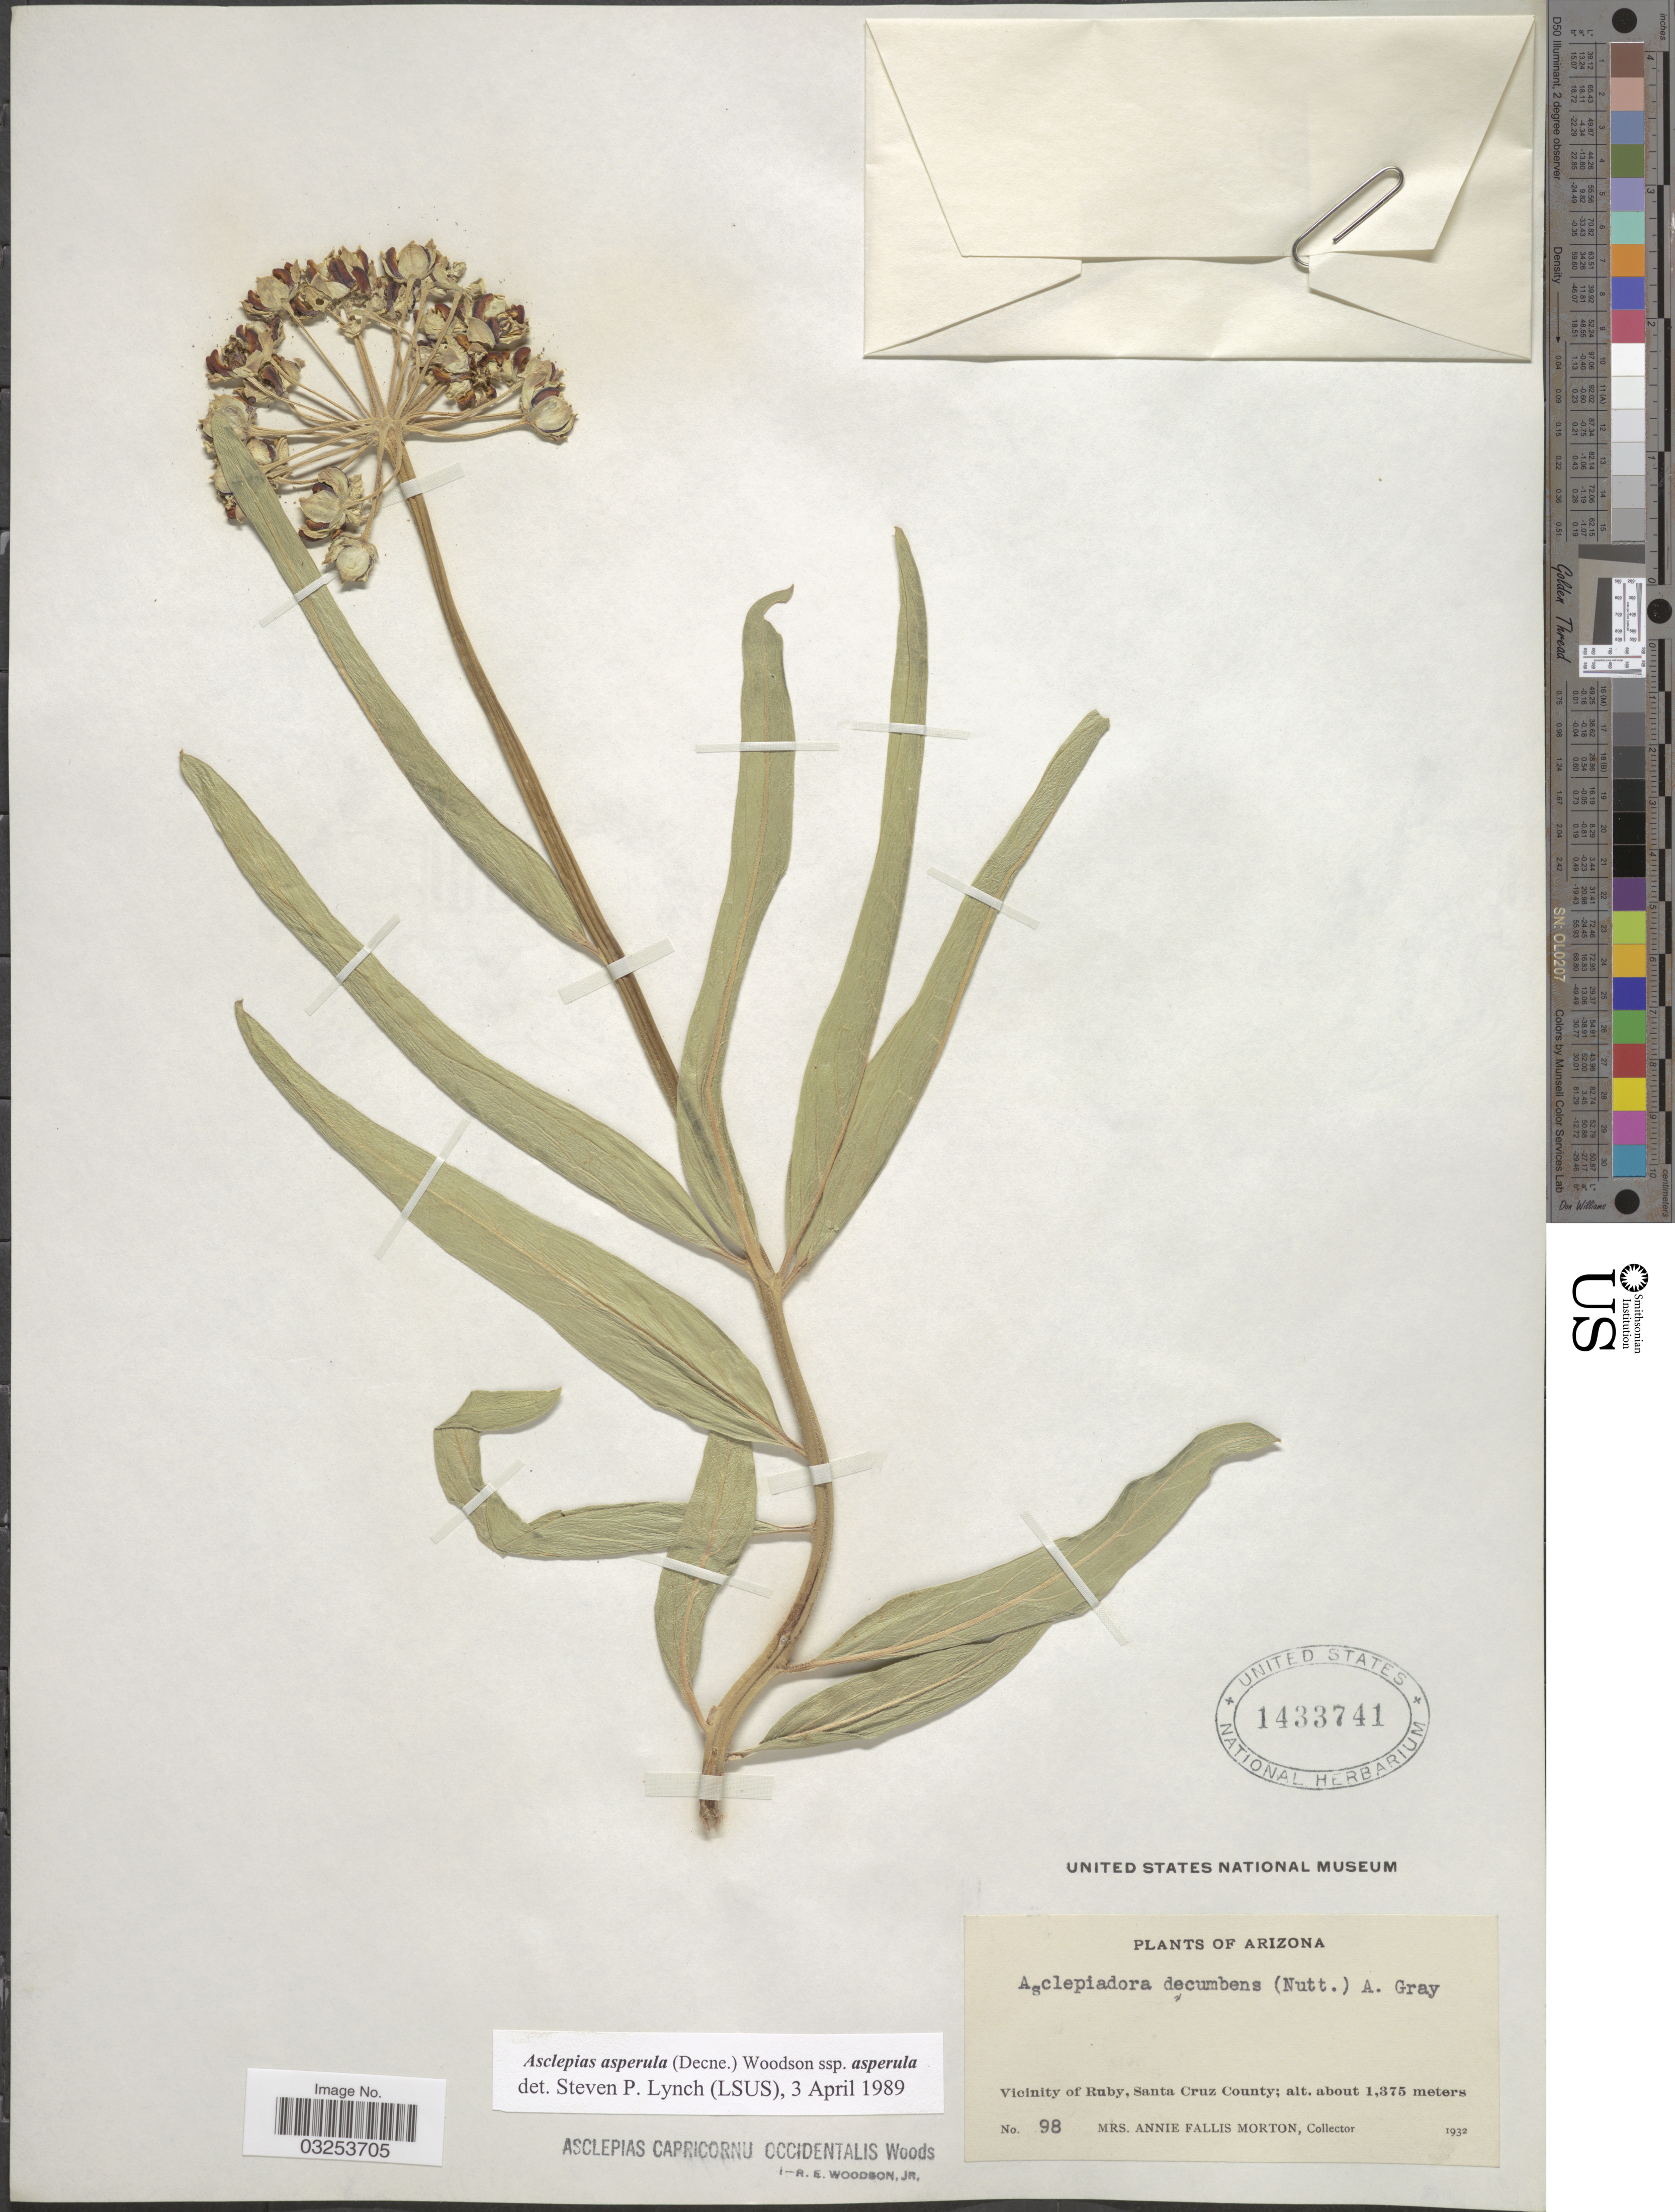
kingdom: Plantae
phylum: Tracheophyta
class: Magnoliopsida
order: Gentianales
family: Apocynaceae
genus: Asclepias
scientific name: Asclepias asperula subsp. asperula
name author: (Decne.) Woodson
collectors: A. Morton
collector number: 98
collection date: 1932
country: United States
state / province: Arizona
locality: Vicinity of Ruby, Santa Cruz County.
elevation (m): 1375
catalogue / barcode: US 1433741